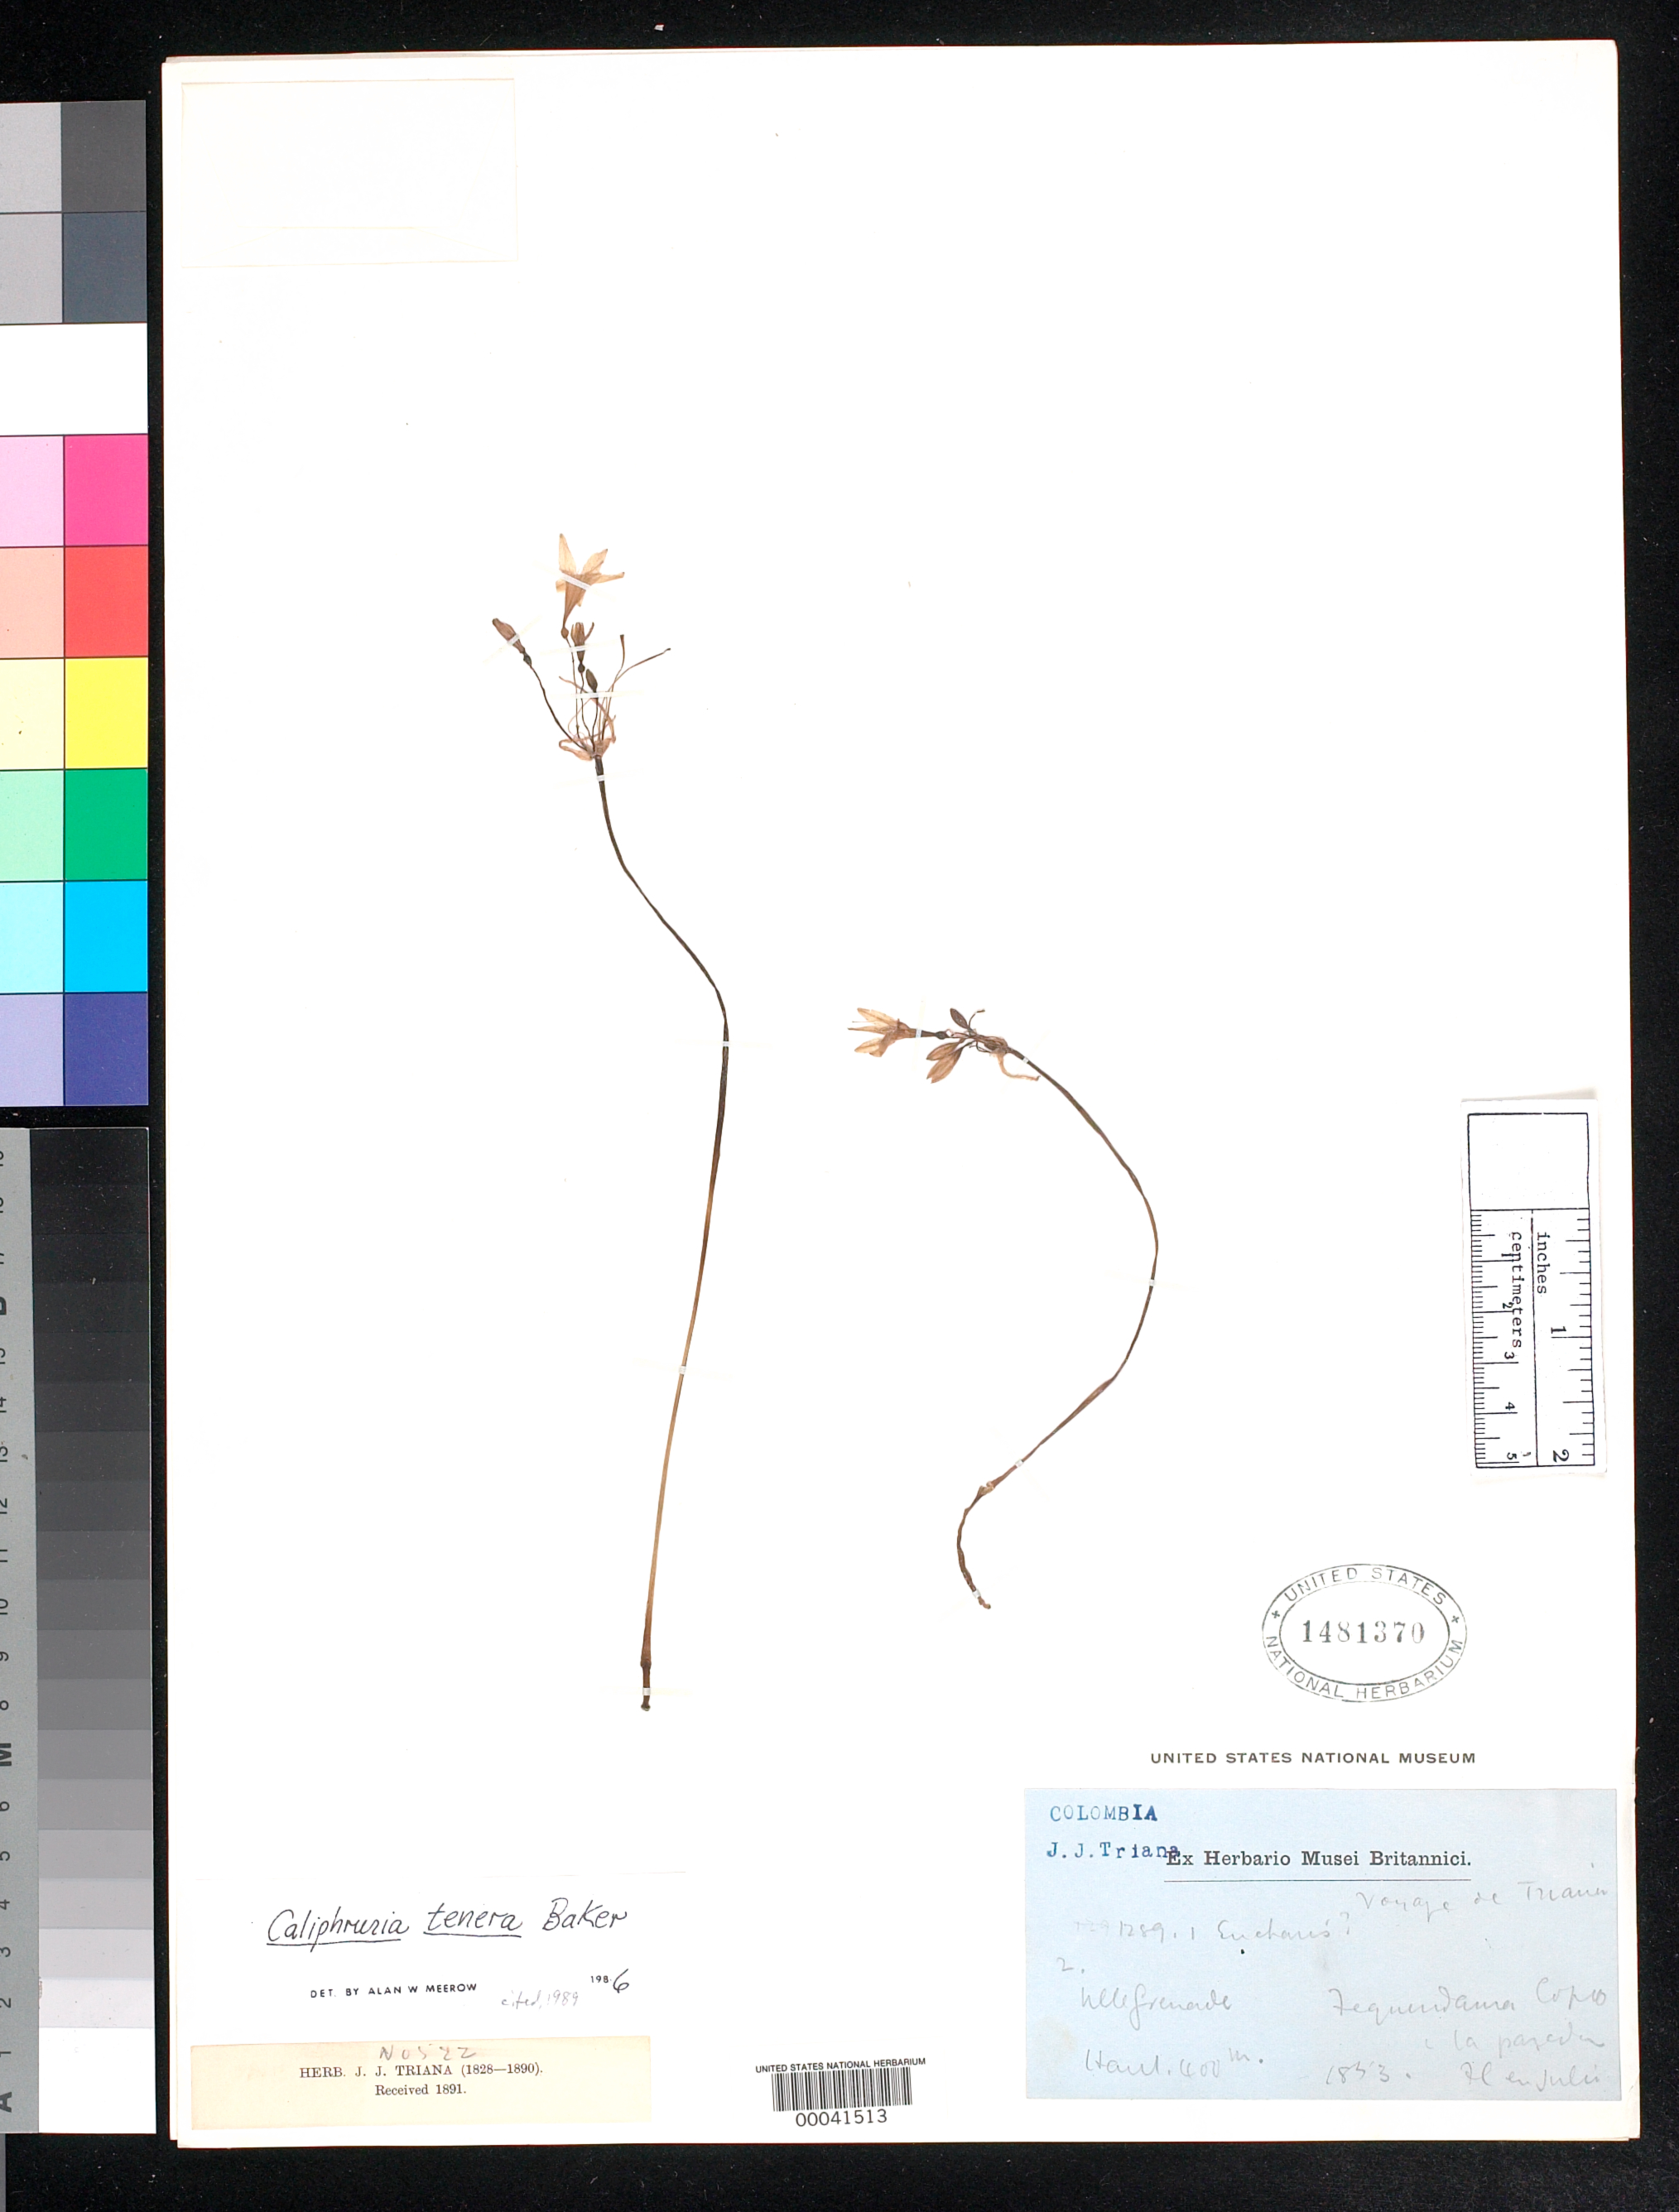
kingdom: Plantae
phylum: Tracheophyta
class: Liliopsida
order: Asparagales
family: Amaryllidaceae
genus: Caliphruria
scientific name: Caliphruria tenera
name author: Baker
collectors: J. J. Triana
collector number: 522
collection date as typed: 1853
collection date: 1853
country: Colombia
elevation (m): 400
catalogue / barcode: US 1481370